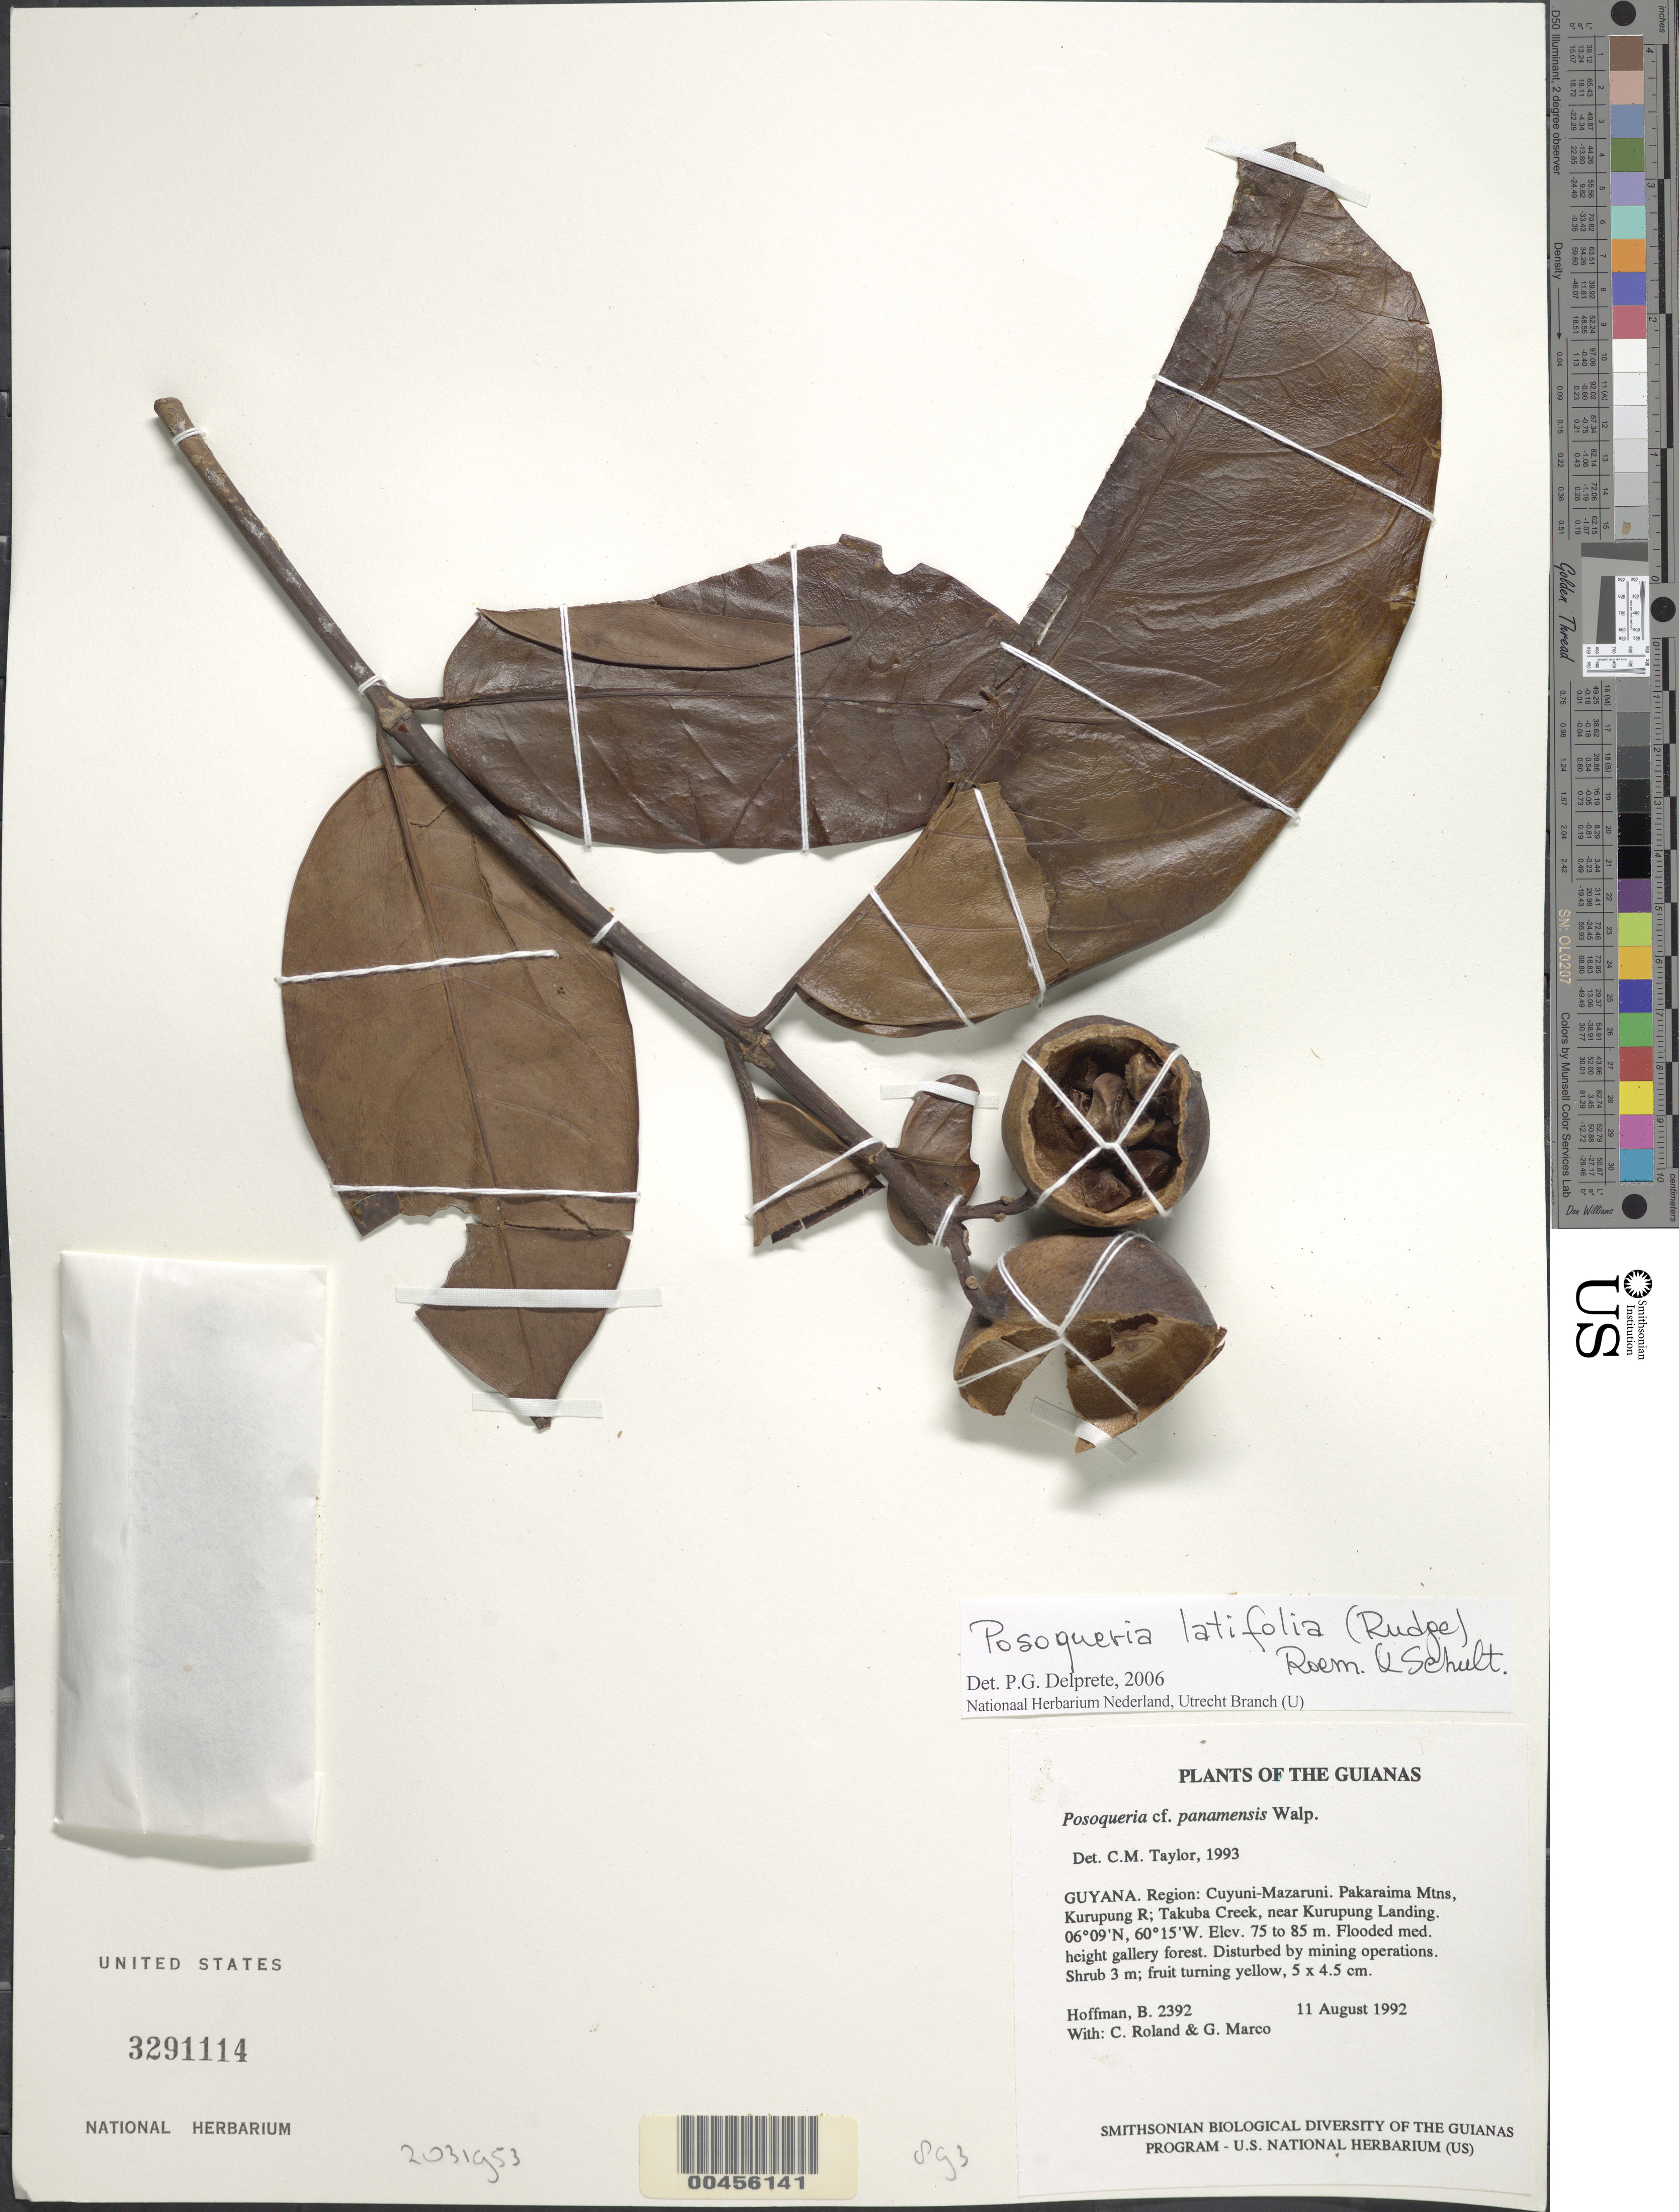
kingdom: Plantae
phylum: Tracheophyta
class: Magnoliopsida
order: Gentianales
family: Rubiaceae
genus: Posoqueria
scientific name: Posoqueria latifolia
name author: (Rudge) Roem. & Schult.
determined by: Delprete, P. G., Herb. de Guyane Cay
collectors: B. Hoffman, C. Roland & G. Marco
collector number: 2392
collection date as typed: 11 August 1992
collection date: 1992-08-11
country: Guyana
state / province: Cuyuni-Mazaruni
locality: Pakaraima Mountains, Kurupung River; Takuba Creek, near Kurupung Landing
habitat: Flooded med. height gallery forest. Disturbed by mining operations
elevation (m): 75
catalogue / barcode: US 3291114